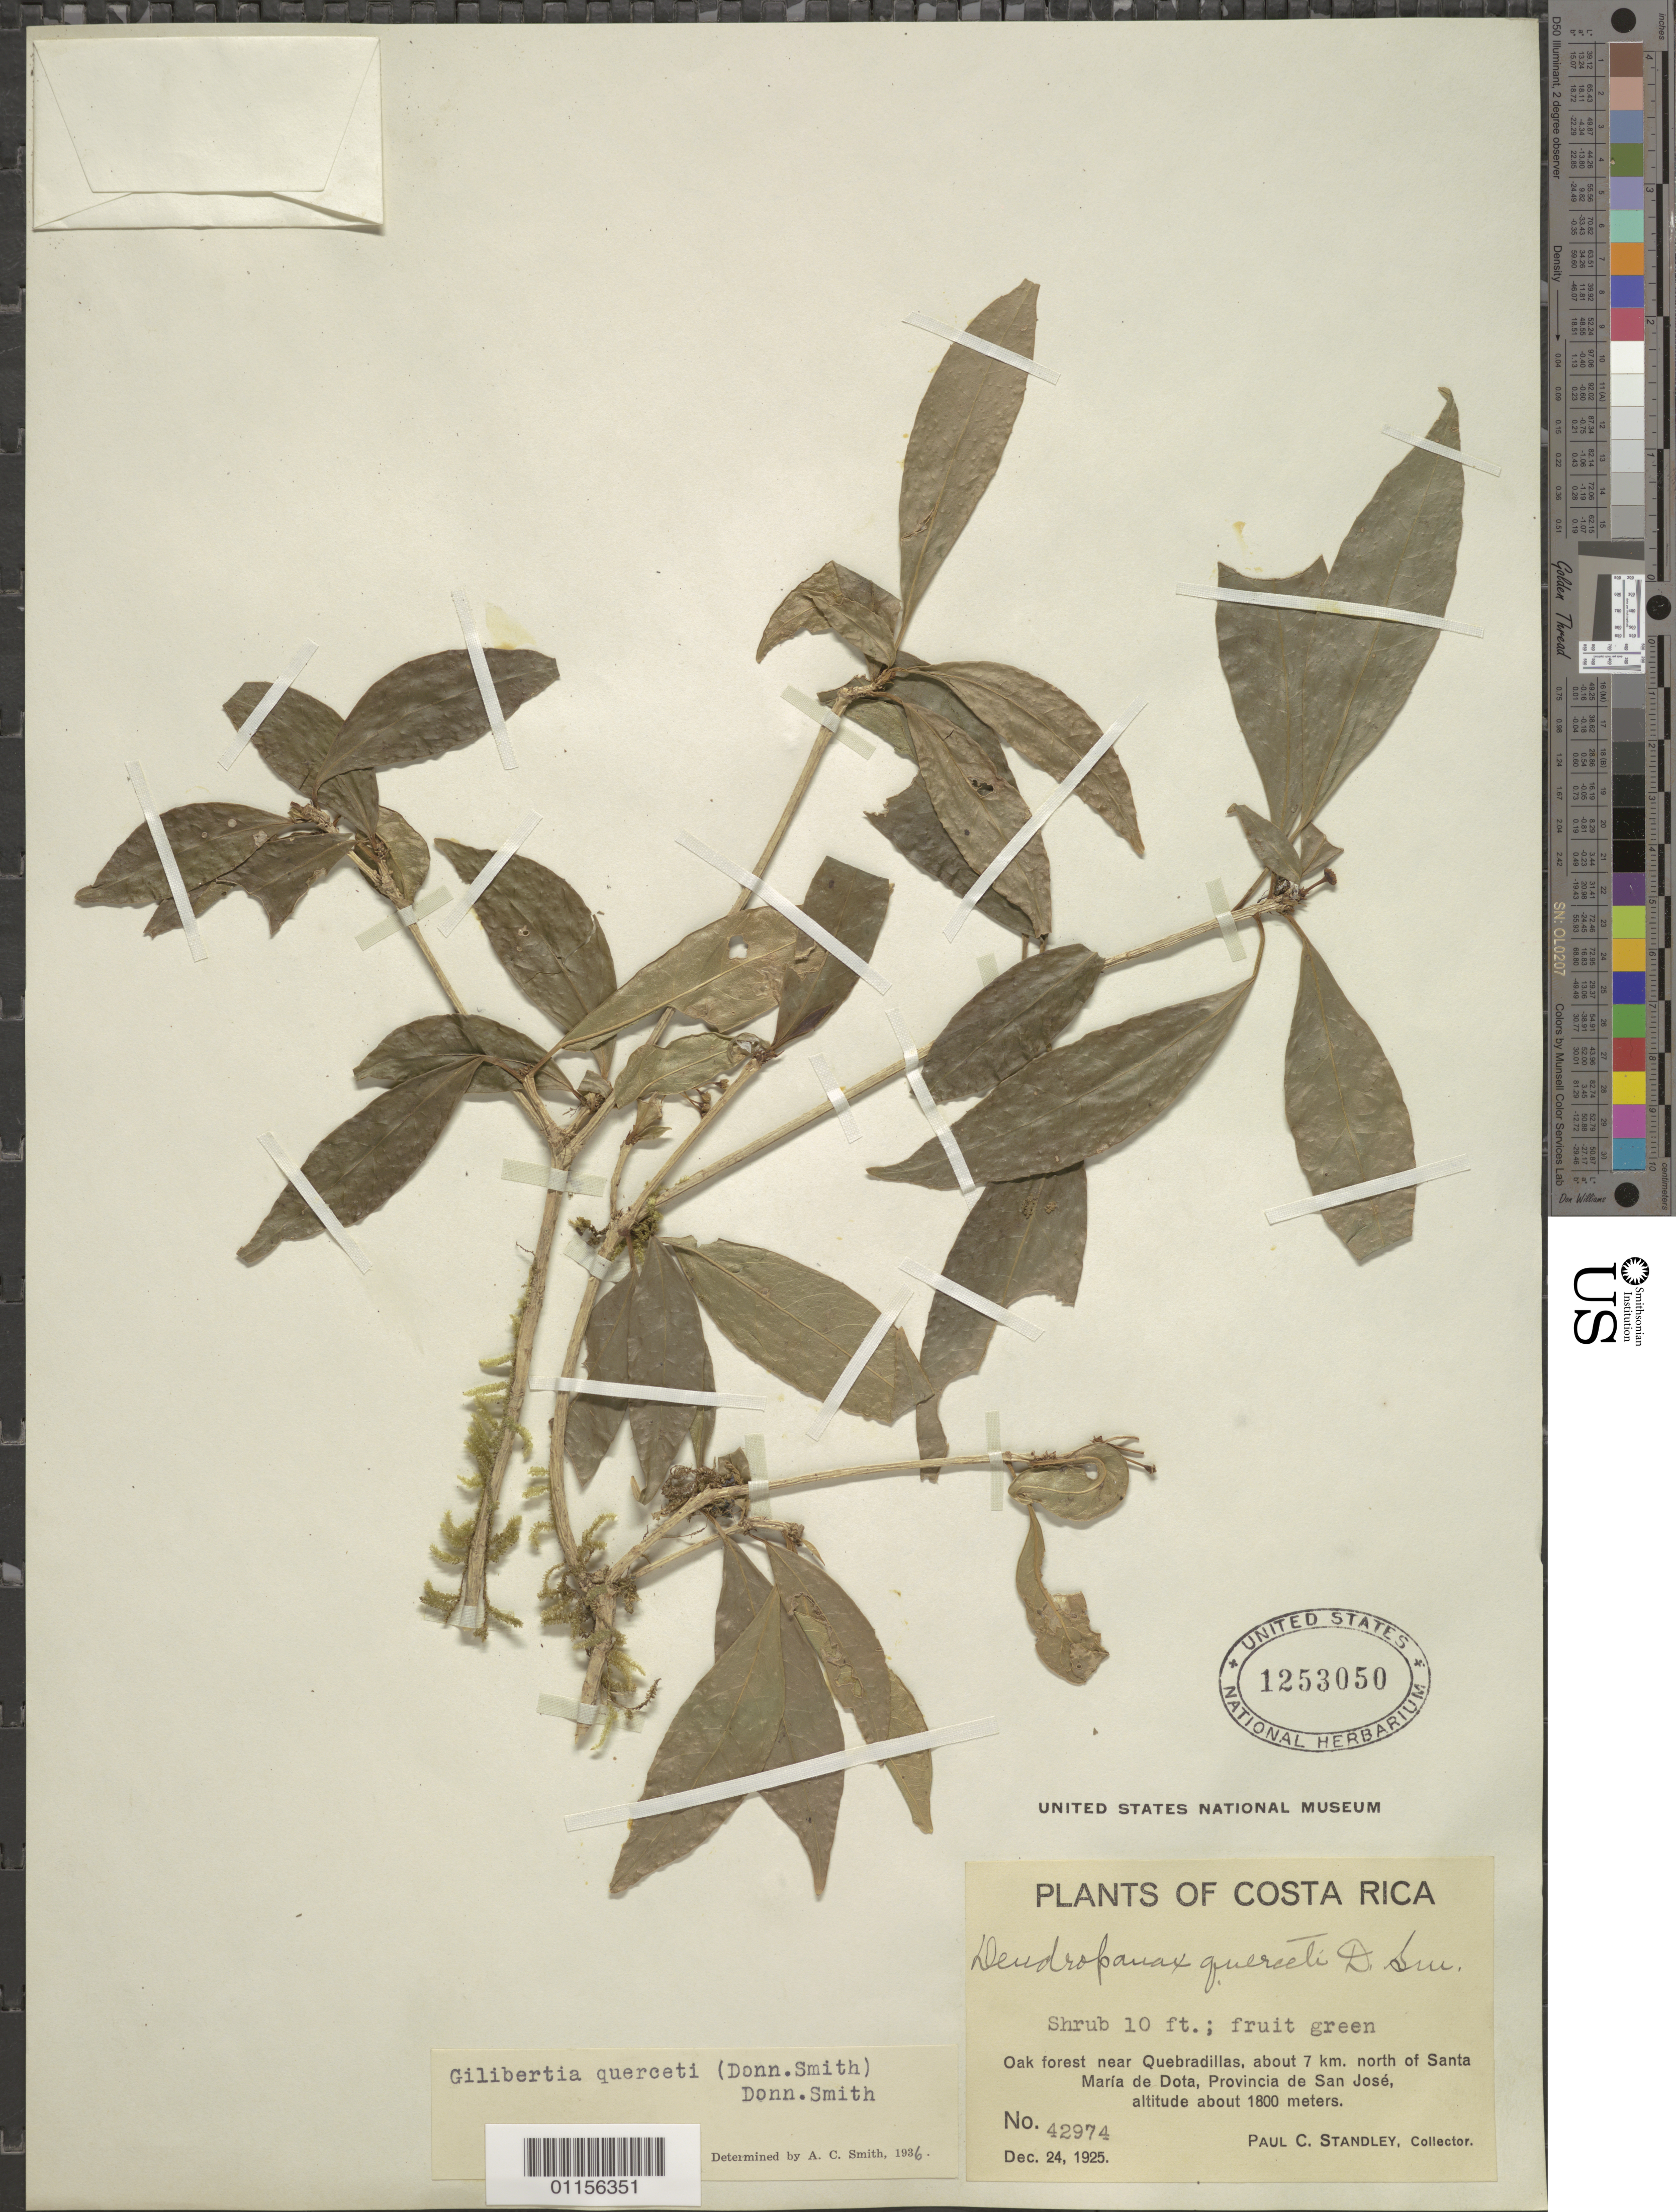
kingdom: Plantae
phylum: Tracheophyta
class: Magnoliopsida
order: Apiales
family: Araliaceae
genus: Dendropanax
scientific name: Dendropanax querceti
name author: Donn. Sm.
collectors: P. C. Standley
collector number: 42974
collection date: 1925-12-24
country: Costa Rica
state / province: San José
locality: Near Quebradillas, about 7 km N of Santa Maria de Dota.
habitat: Shrub. In oak forest.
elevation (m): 1800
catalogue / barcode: US 1253050